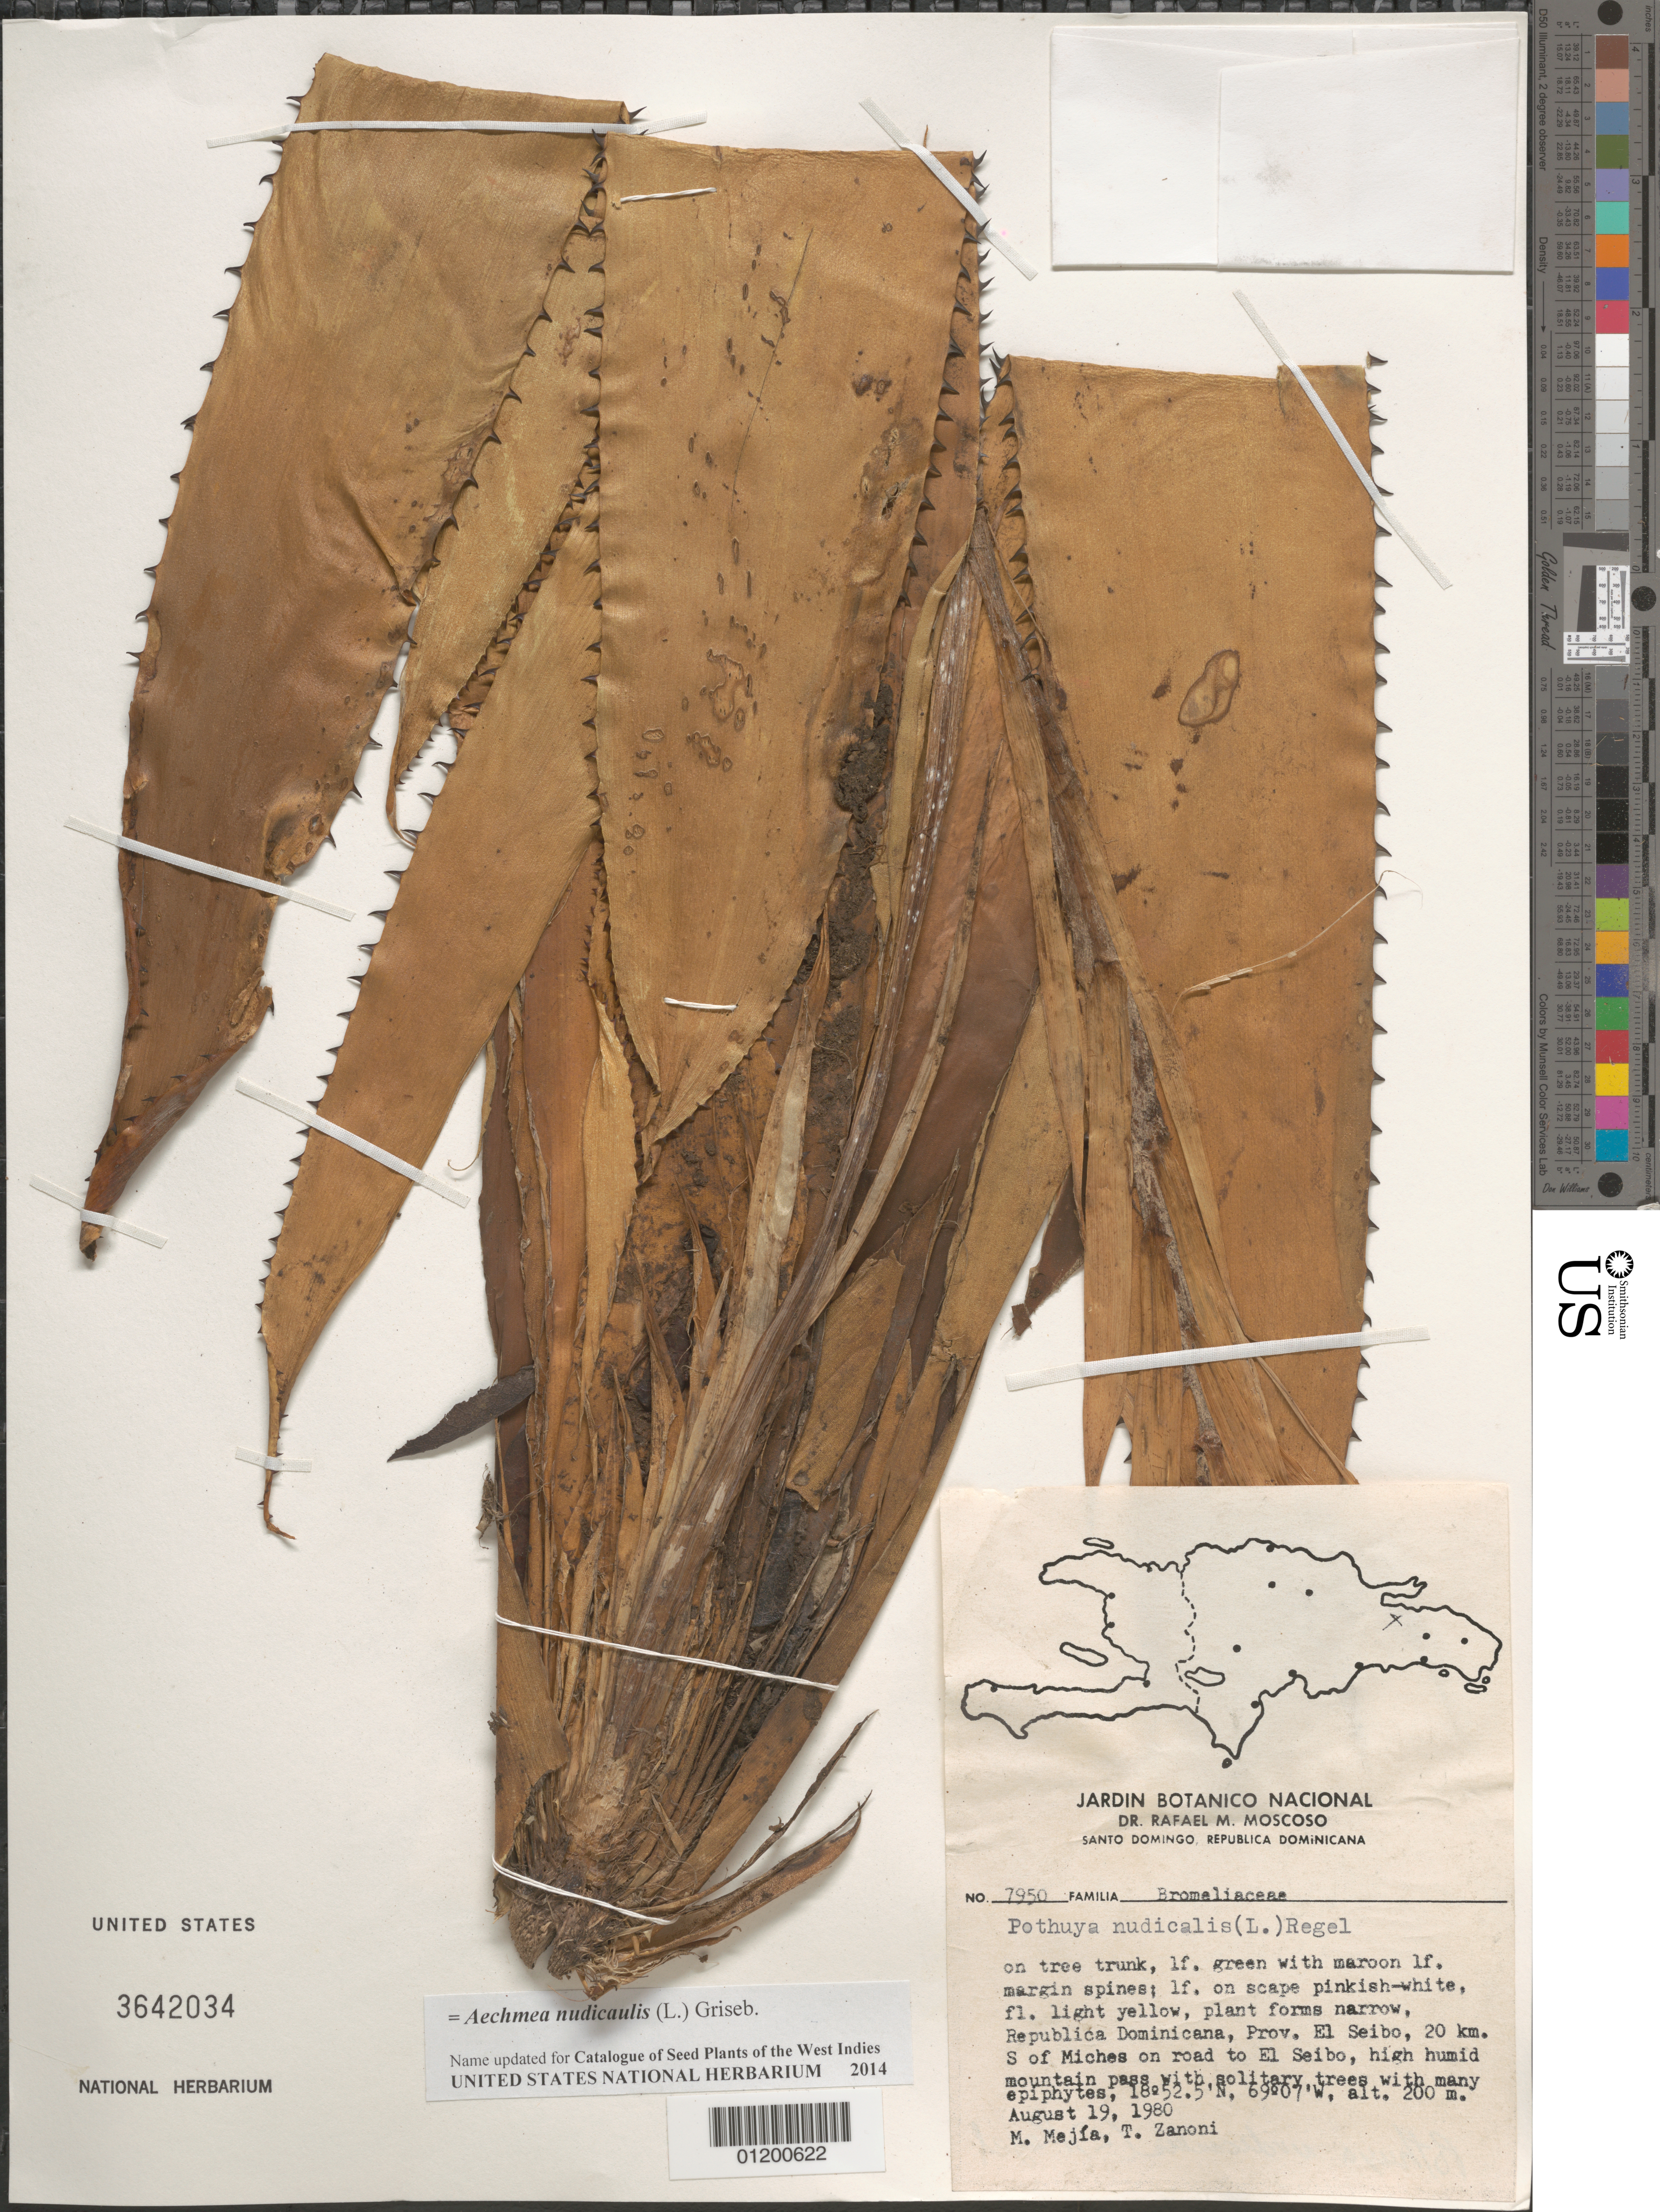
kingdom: Plantae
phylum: Tracheophyta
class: Liliopsida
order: Poales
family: Bromeliaceae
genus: Aechmea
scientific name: Aechmea nudicaulis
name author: (L.) Griseb.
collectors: M. Mejia & T. A. Zanoni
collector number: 7950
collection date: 1980-08-19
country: Dominican Republic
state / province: El Seibo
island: Hispaniola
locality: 20 km S of Miches on road to El Siebo.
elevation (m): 200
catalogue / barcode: US 3642034